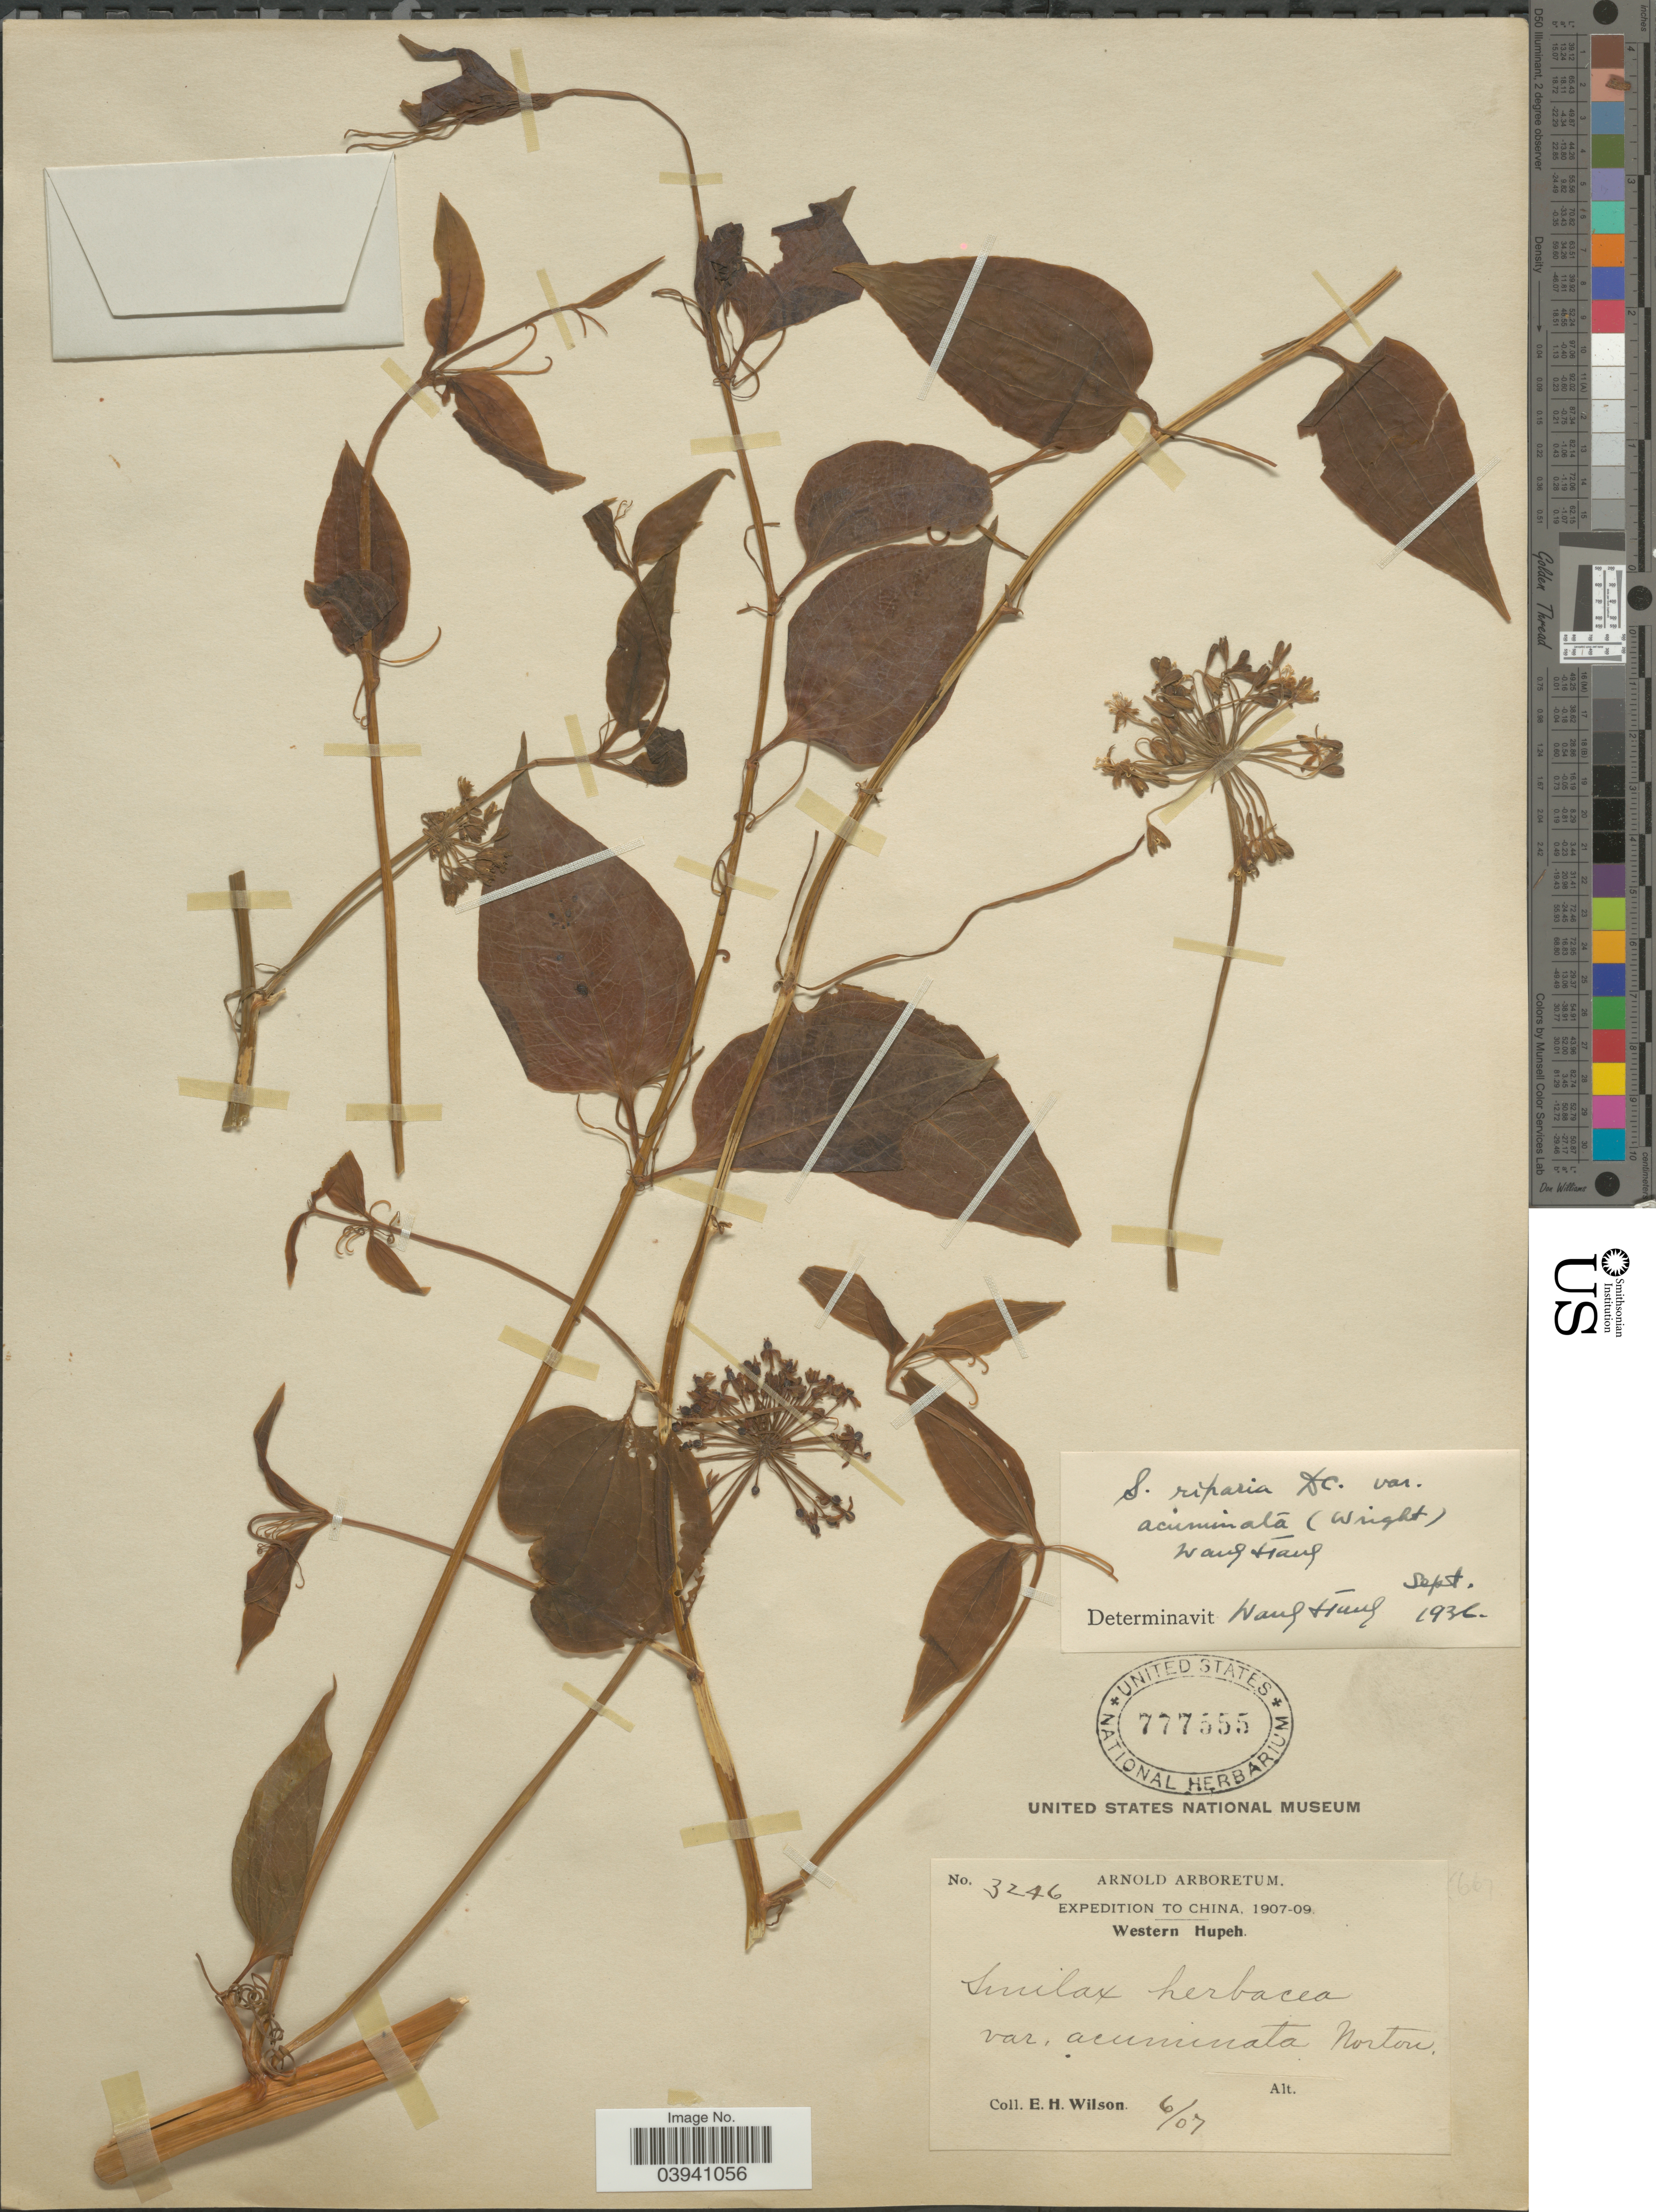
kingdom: Plantae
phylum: Tracheophyta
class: Liliopsida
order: Liliales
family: Smilacaceae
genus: Smilax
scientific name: Smilax riparia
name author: A. DC.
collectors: E. Wilson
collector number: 3246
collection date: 1907-06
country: China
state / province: Hubei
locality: Western Hupeh.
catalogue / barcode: US 777555